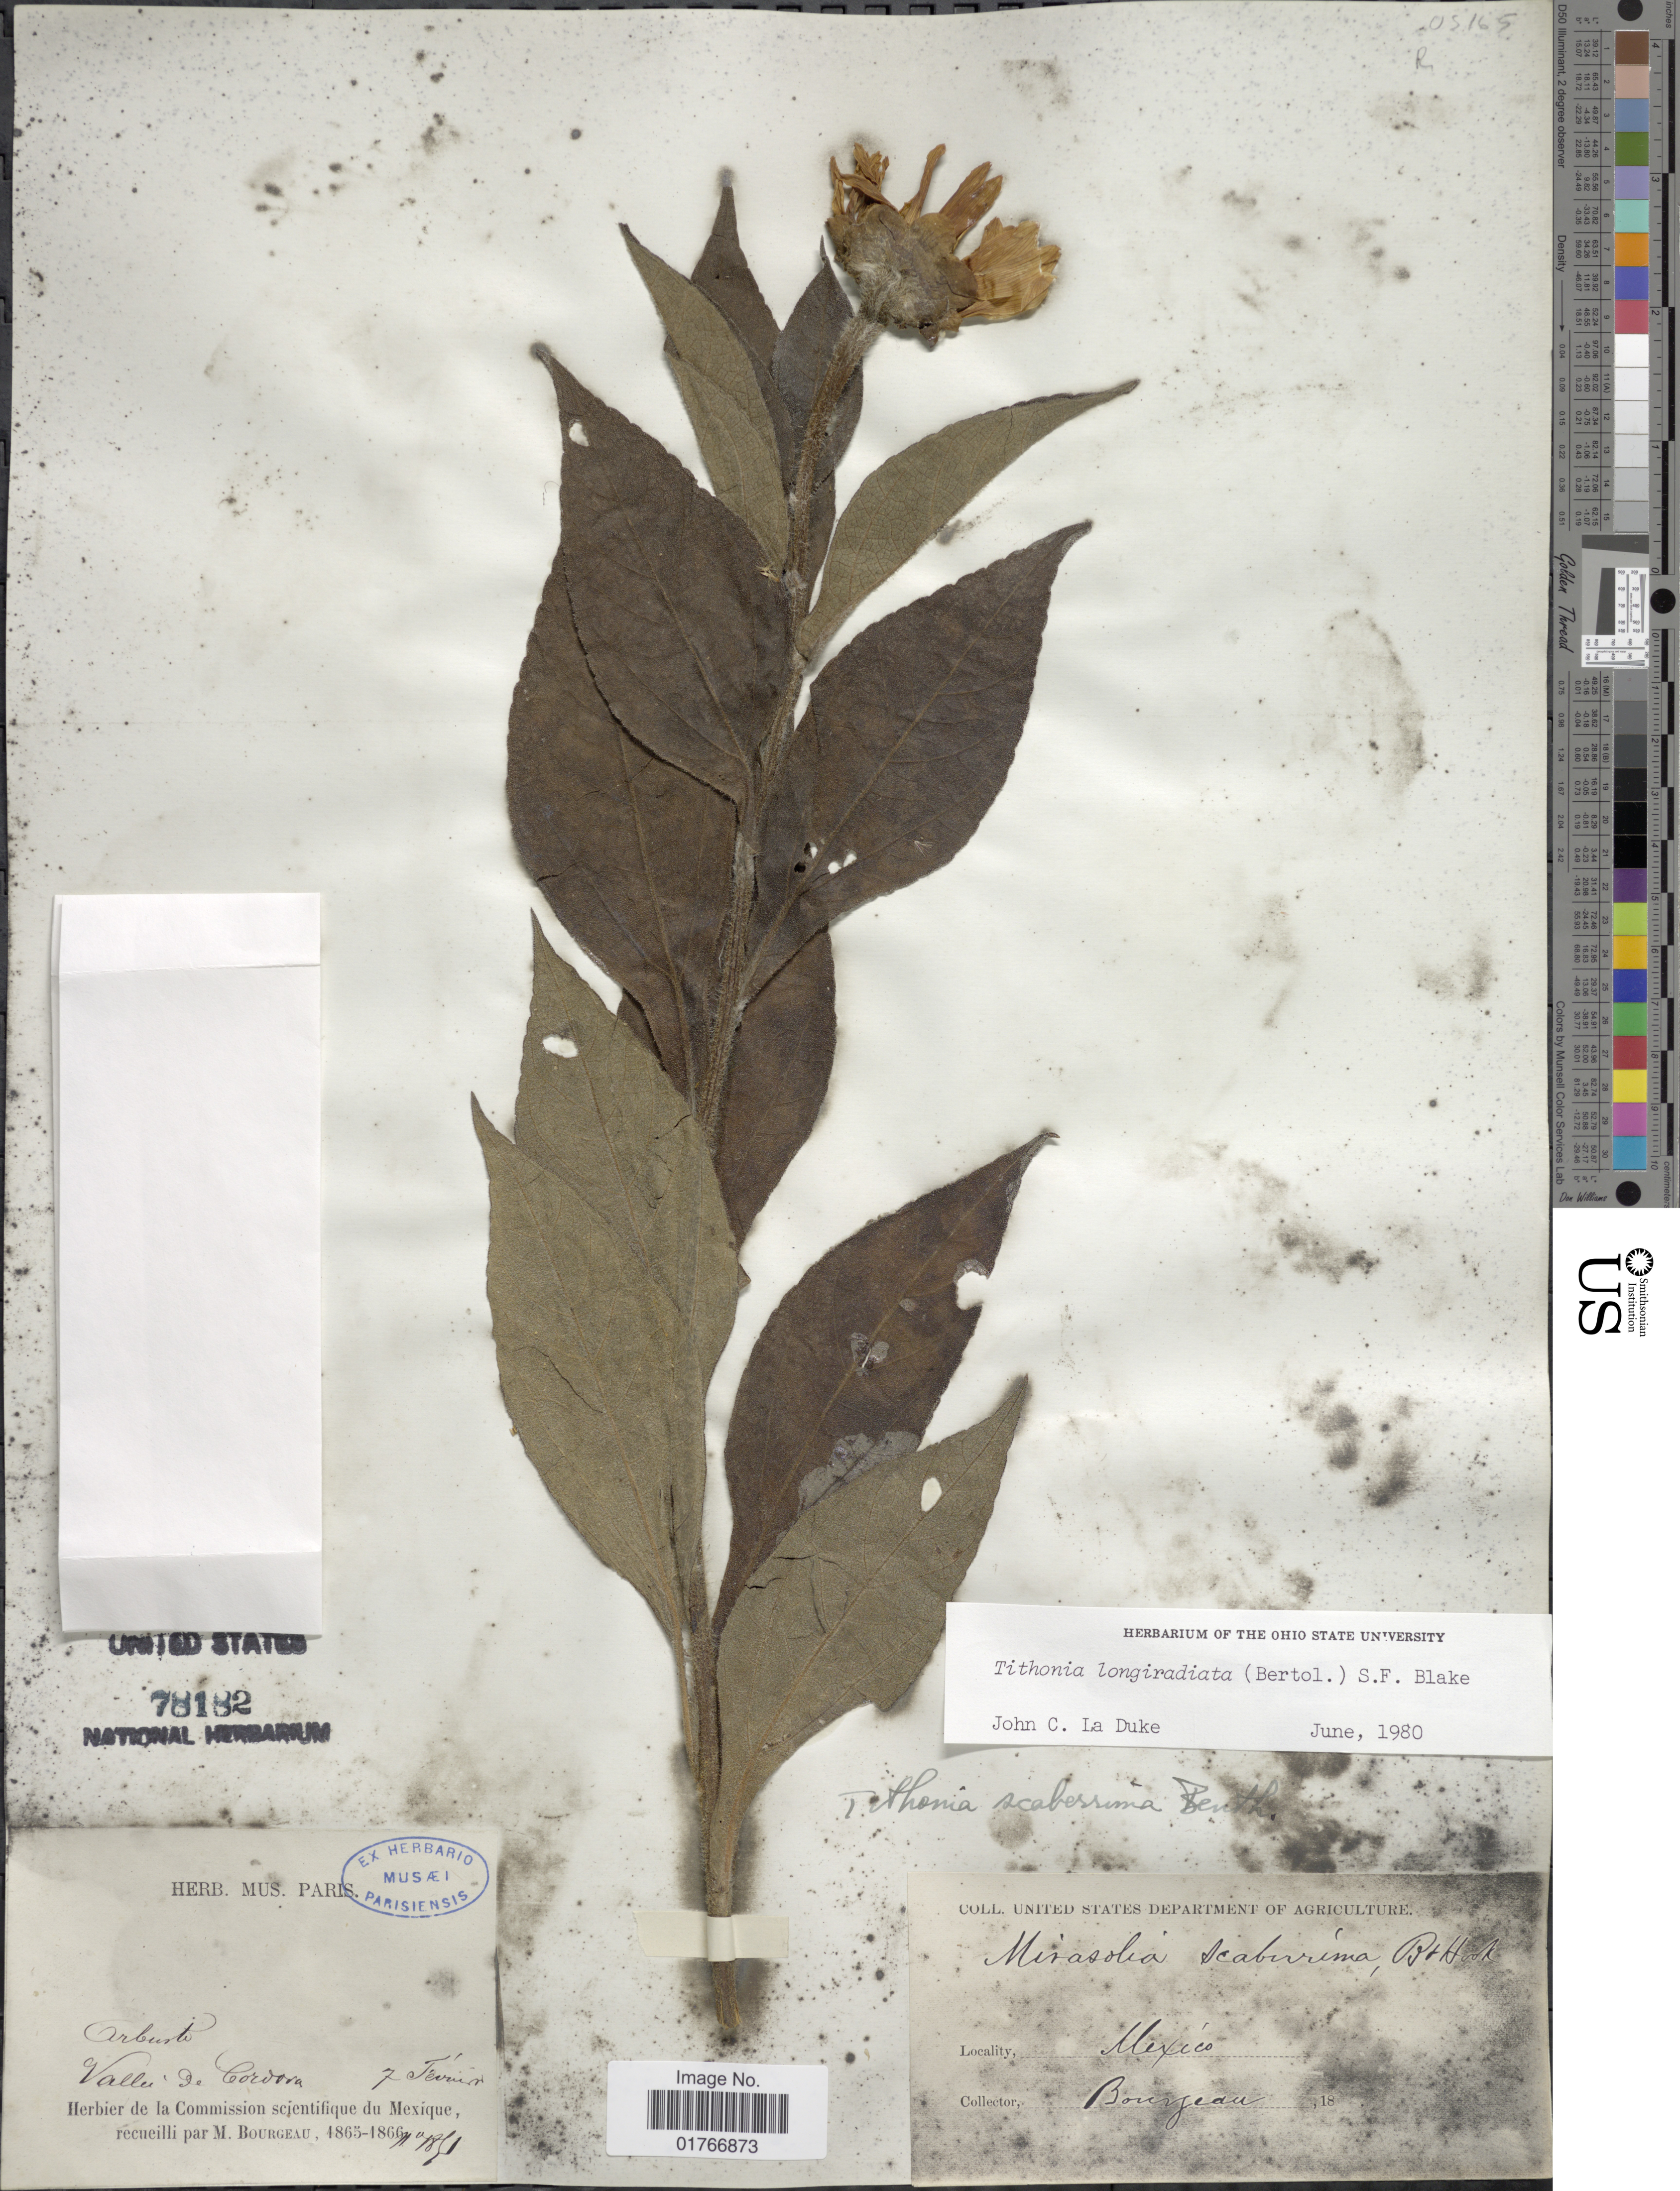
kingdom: Plantae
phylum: Tracheophyta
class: Magnoliopsida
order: Asterales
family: Asteraceae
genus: Tithonia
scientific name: Tithonia longiradiata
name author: (Bertol.) S.F. Blake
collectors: M. Bourgeau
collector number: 1850*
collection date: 1865-02-07/1866-02-07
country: Mexico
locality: Vallei de Cordova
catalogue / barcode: US 78182